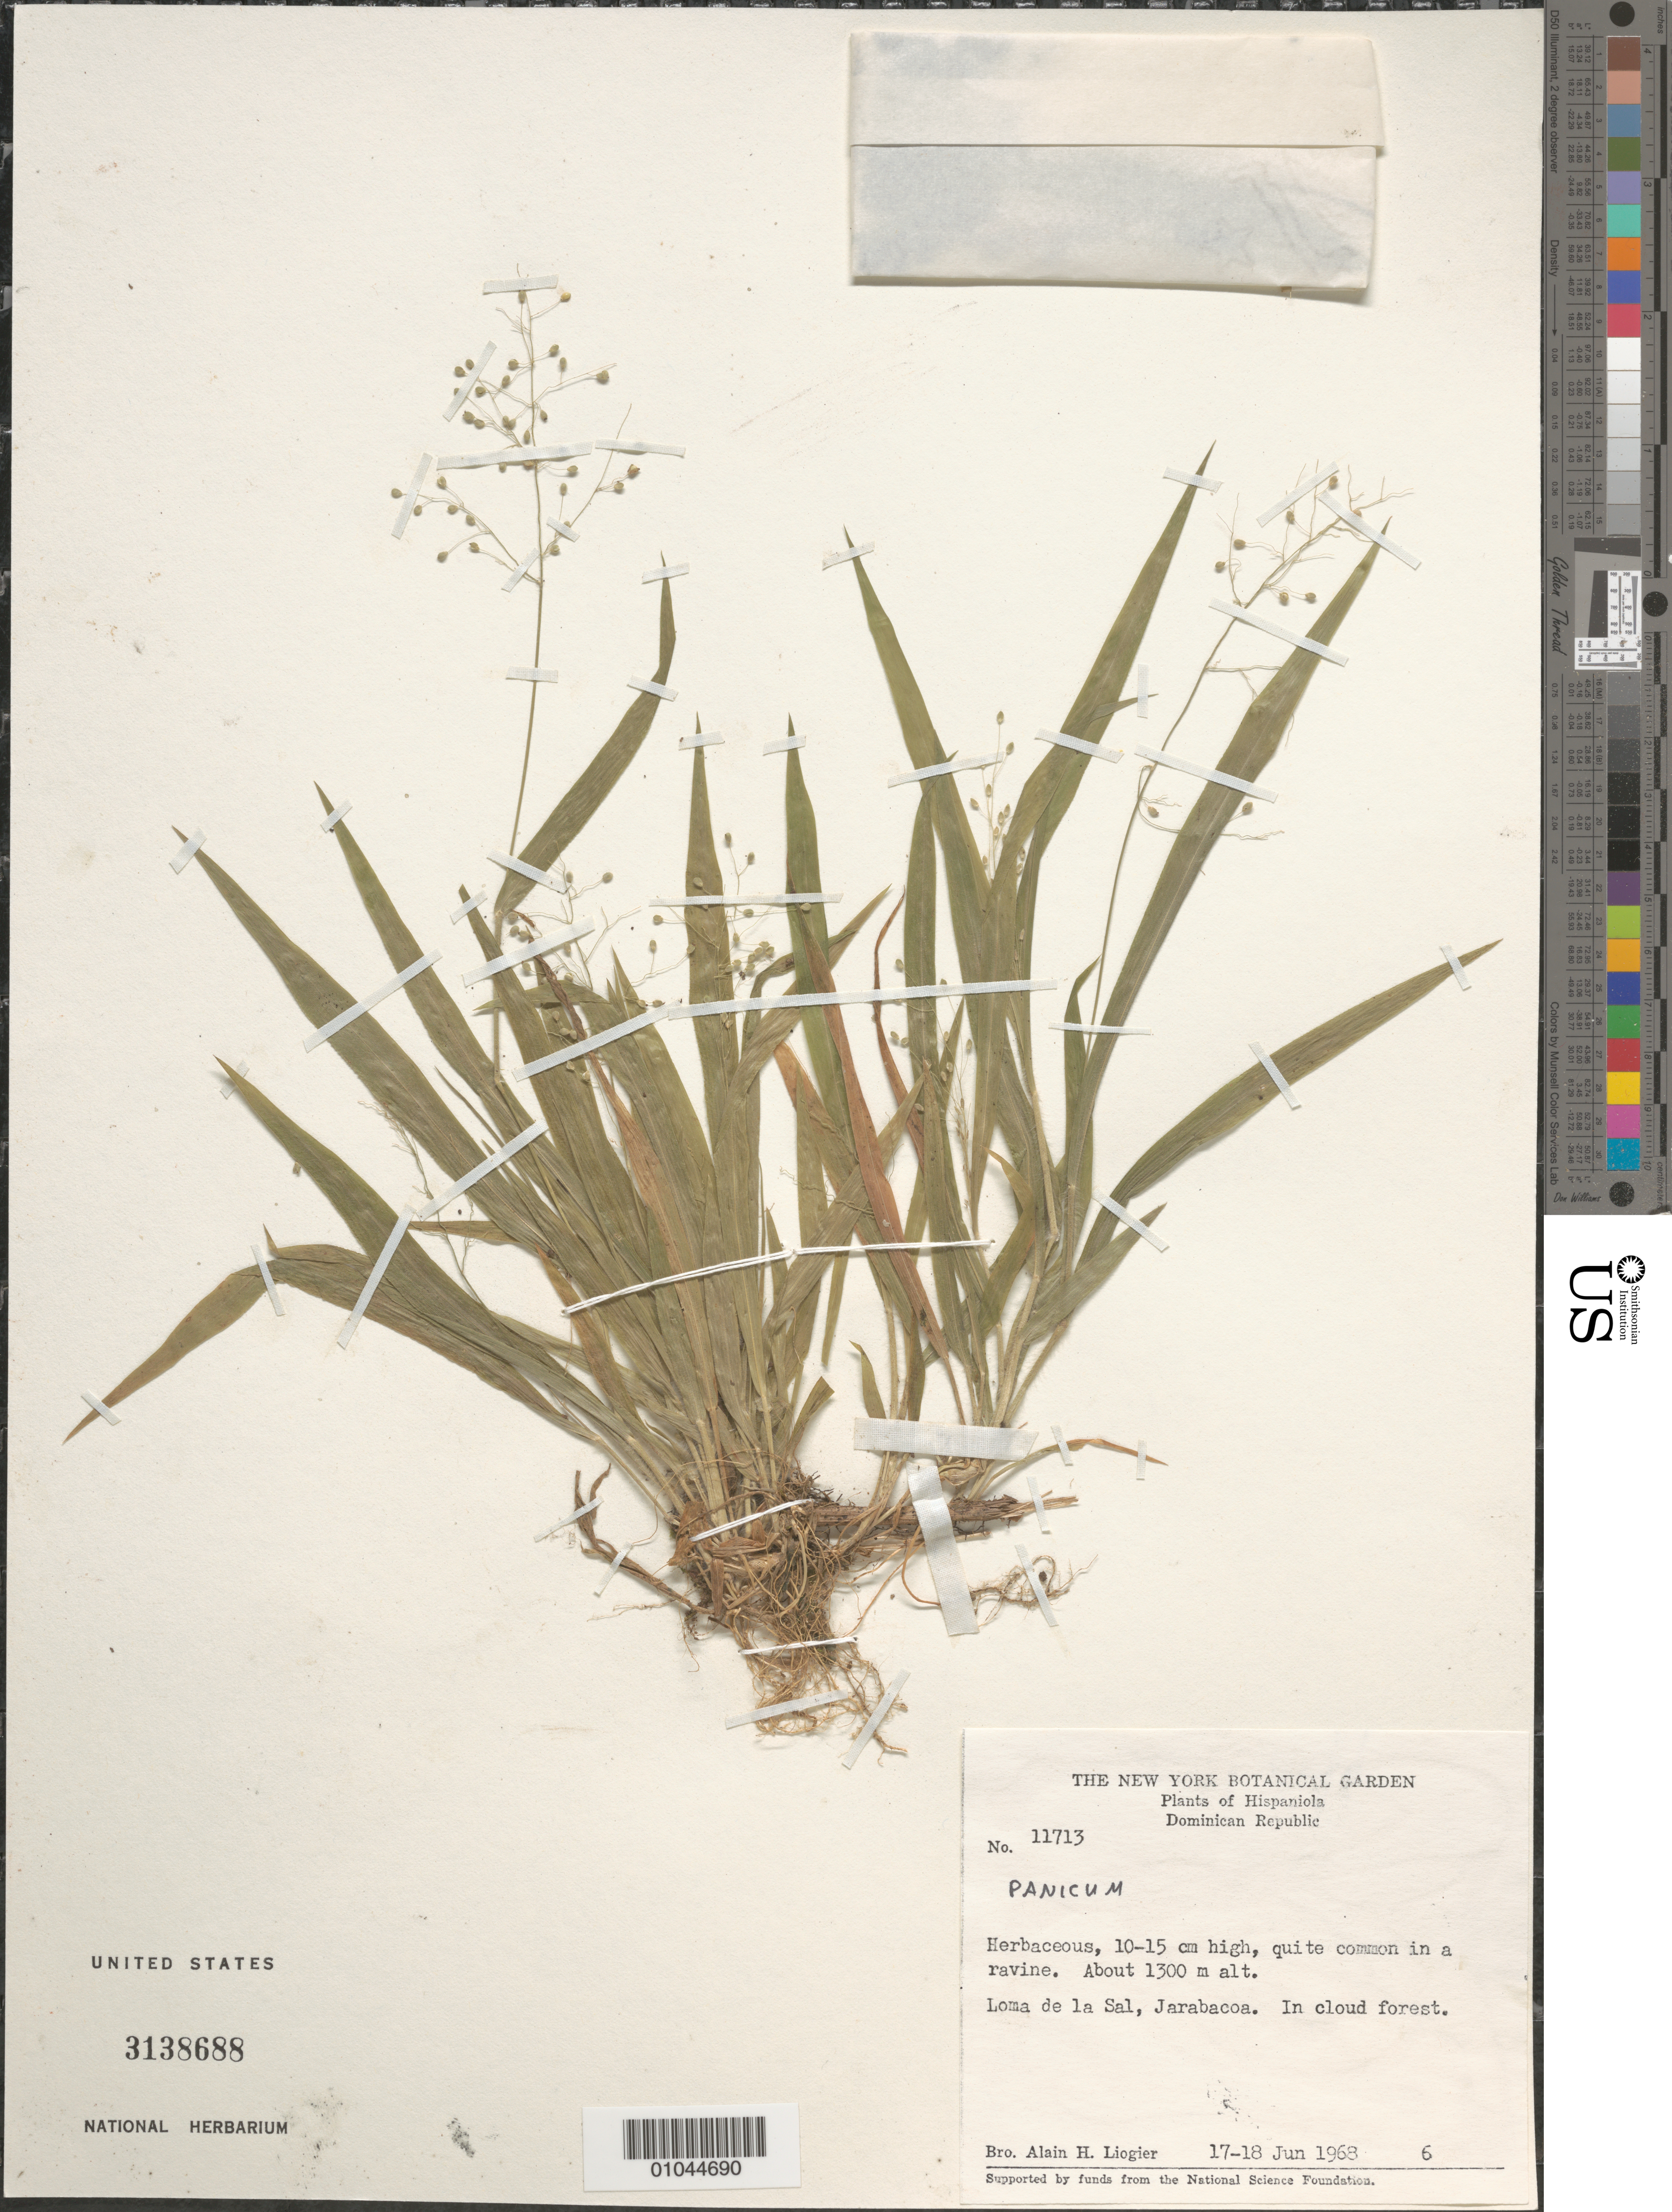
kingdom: Plantae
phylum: Tracheophyta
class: Liliopsida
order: Poales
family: Poaceae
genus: Panicum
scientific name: Panicum sp.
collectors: A. H. Liogier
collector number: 11713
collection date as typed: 17 Jun 1968 to 18 Jun 1968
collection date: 1968-06-17/1968-06-18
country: Dominican Republic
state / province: La Vega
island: Hispaniola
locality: Loma de la Sal, Jarabacoa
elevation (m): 1300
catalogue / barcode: US 3138688